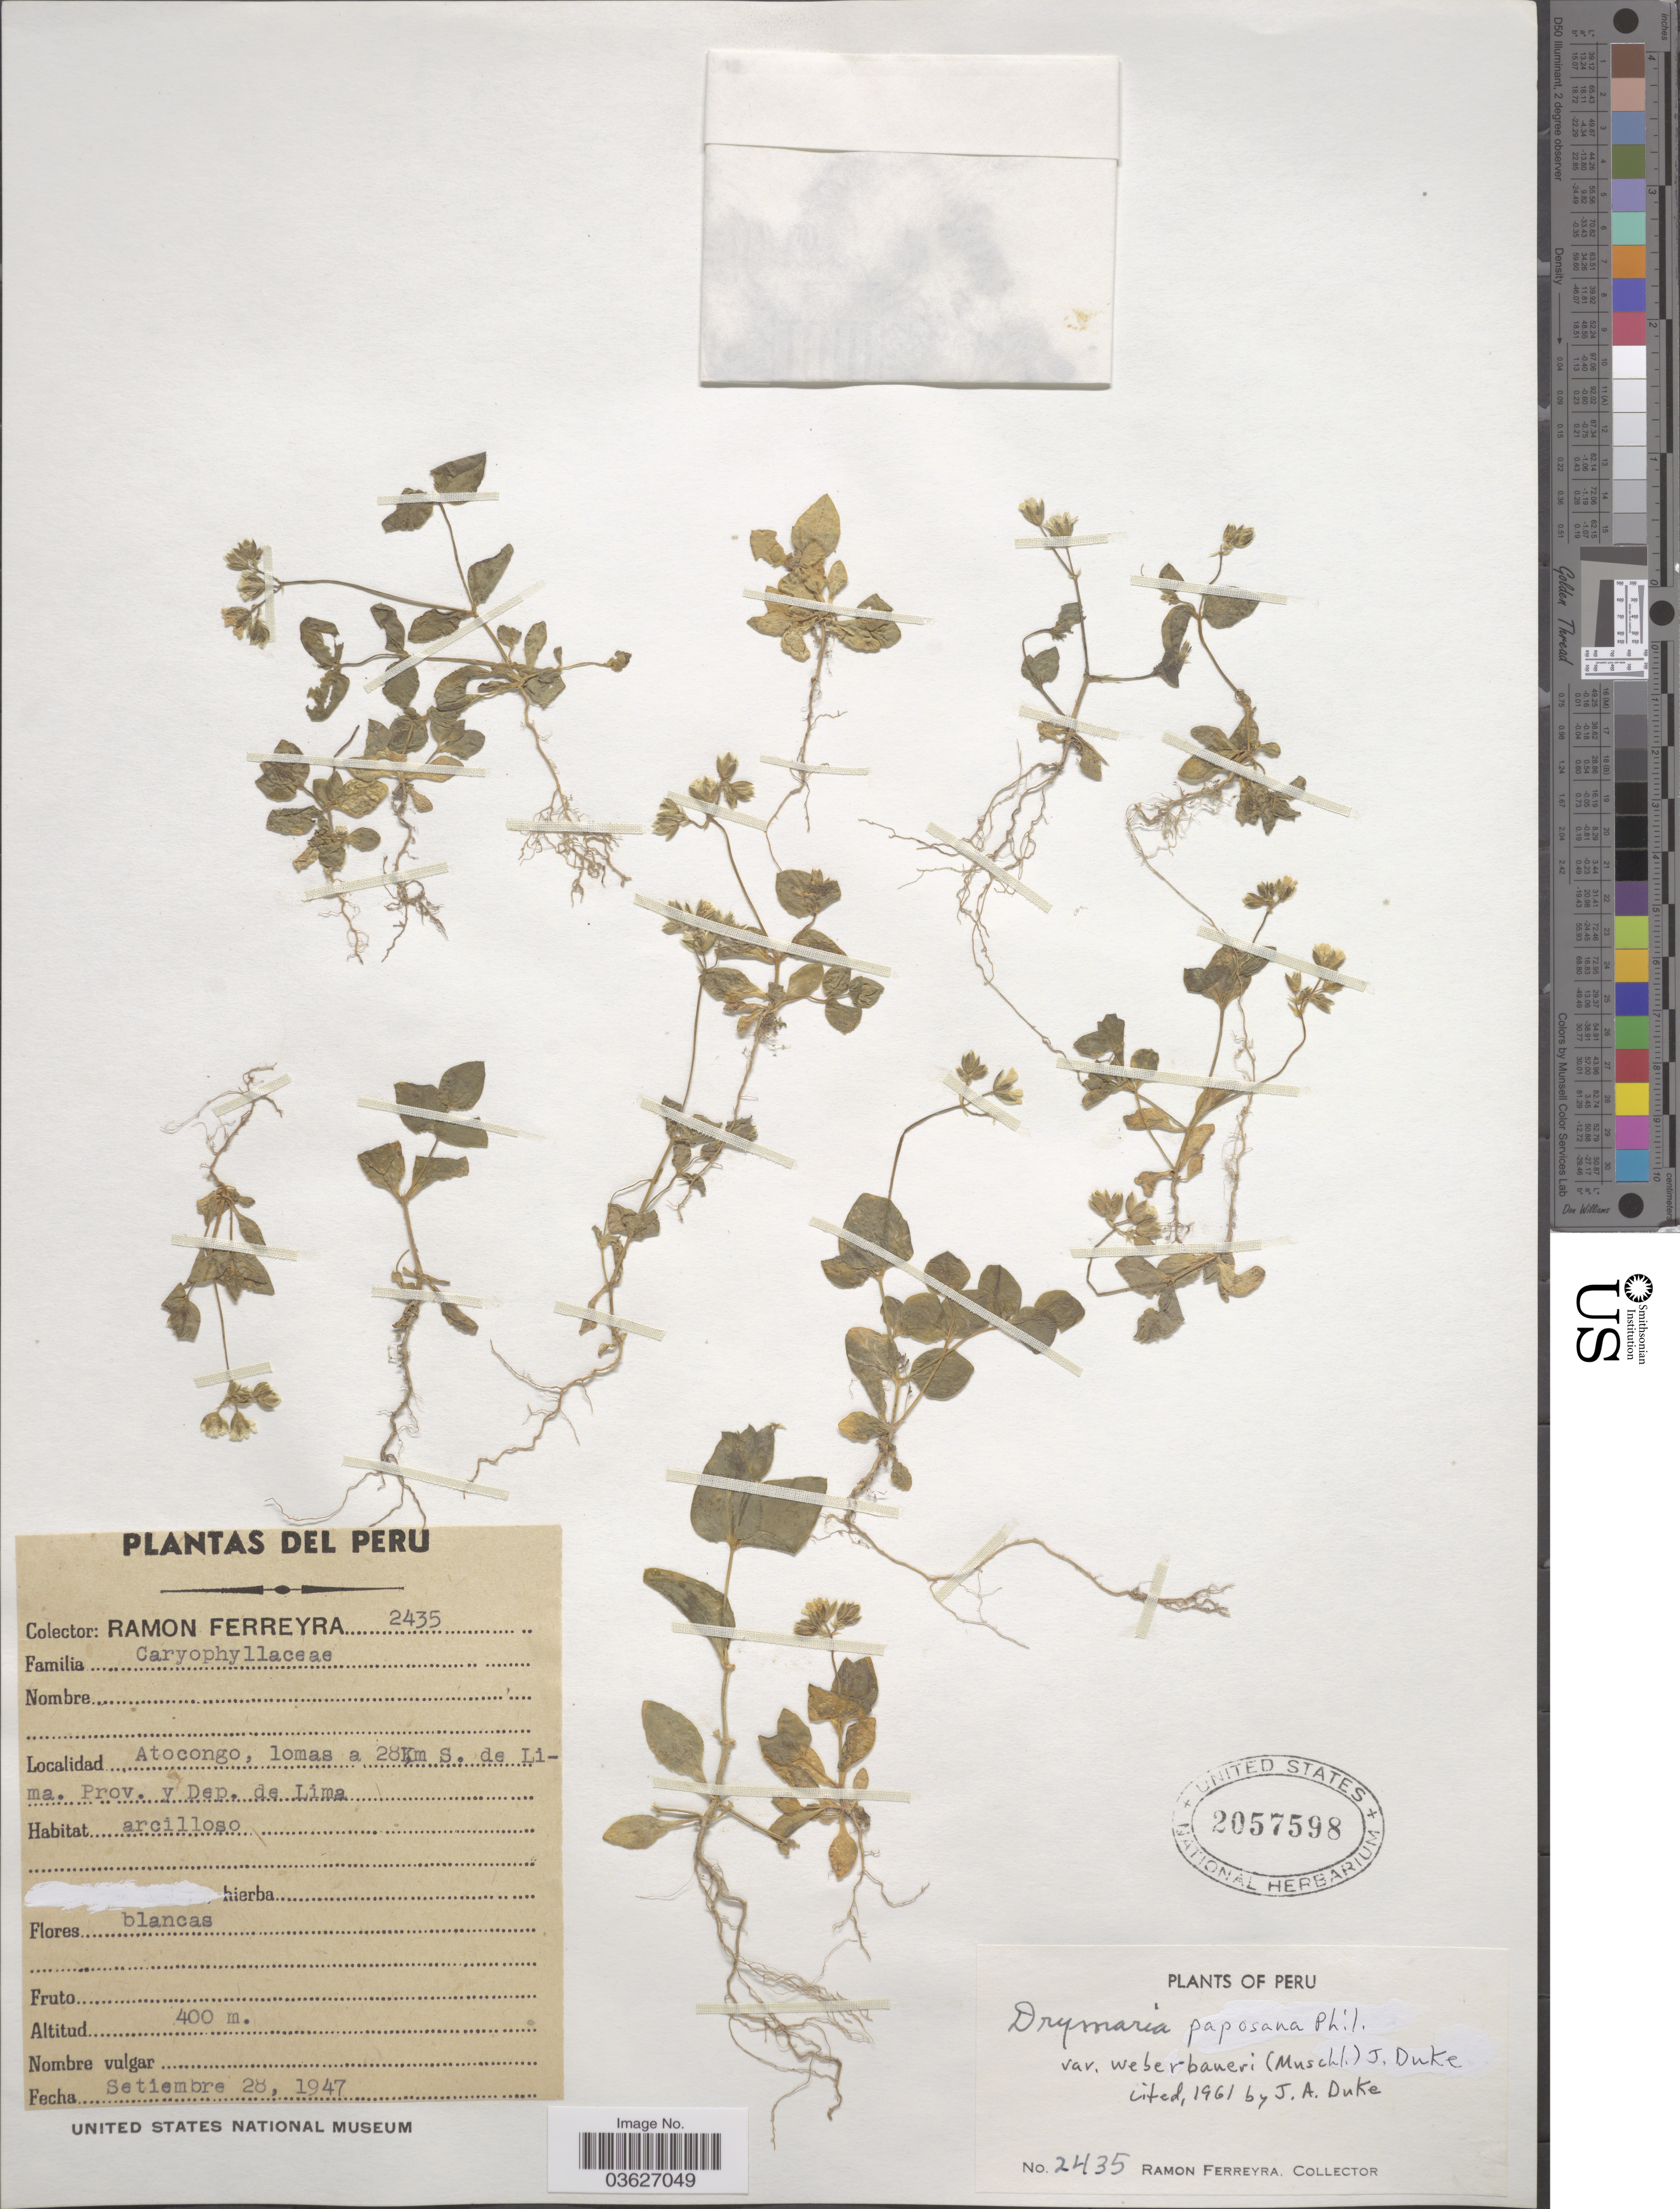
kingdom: Plantae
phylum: Tracheophyta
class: Magnoliopsida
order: Caryophyllales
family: Caryophyllaceae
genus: Drymaria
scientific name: Drymaria paposana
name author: Phil.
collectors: R. A. Ferreyra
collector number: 2435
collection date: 1947-09-28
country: Peru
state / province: Lima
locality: Atocongo, lomas a 28Km S. de Lima. Prov. de Lima.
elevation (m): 400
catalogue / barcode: US 2057598